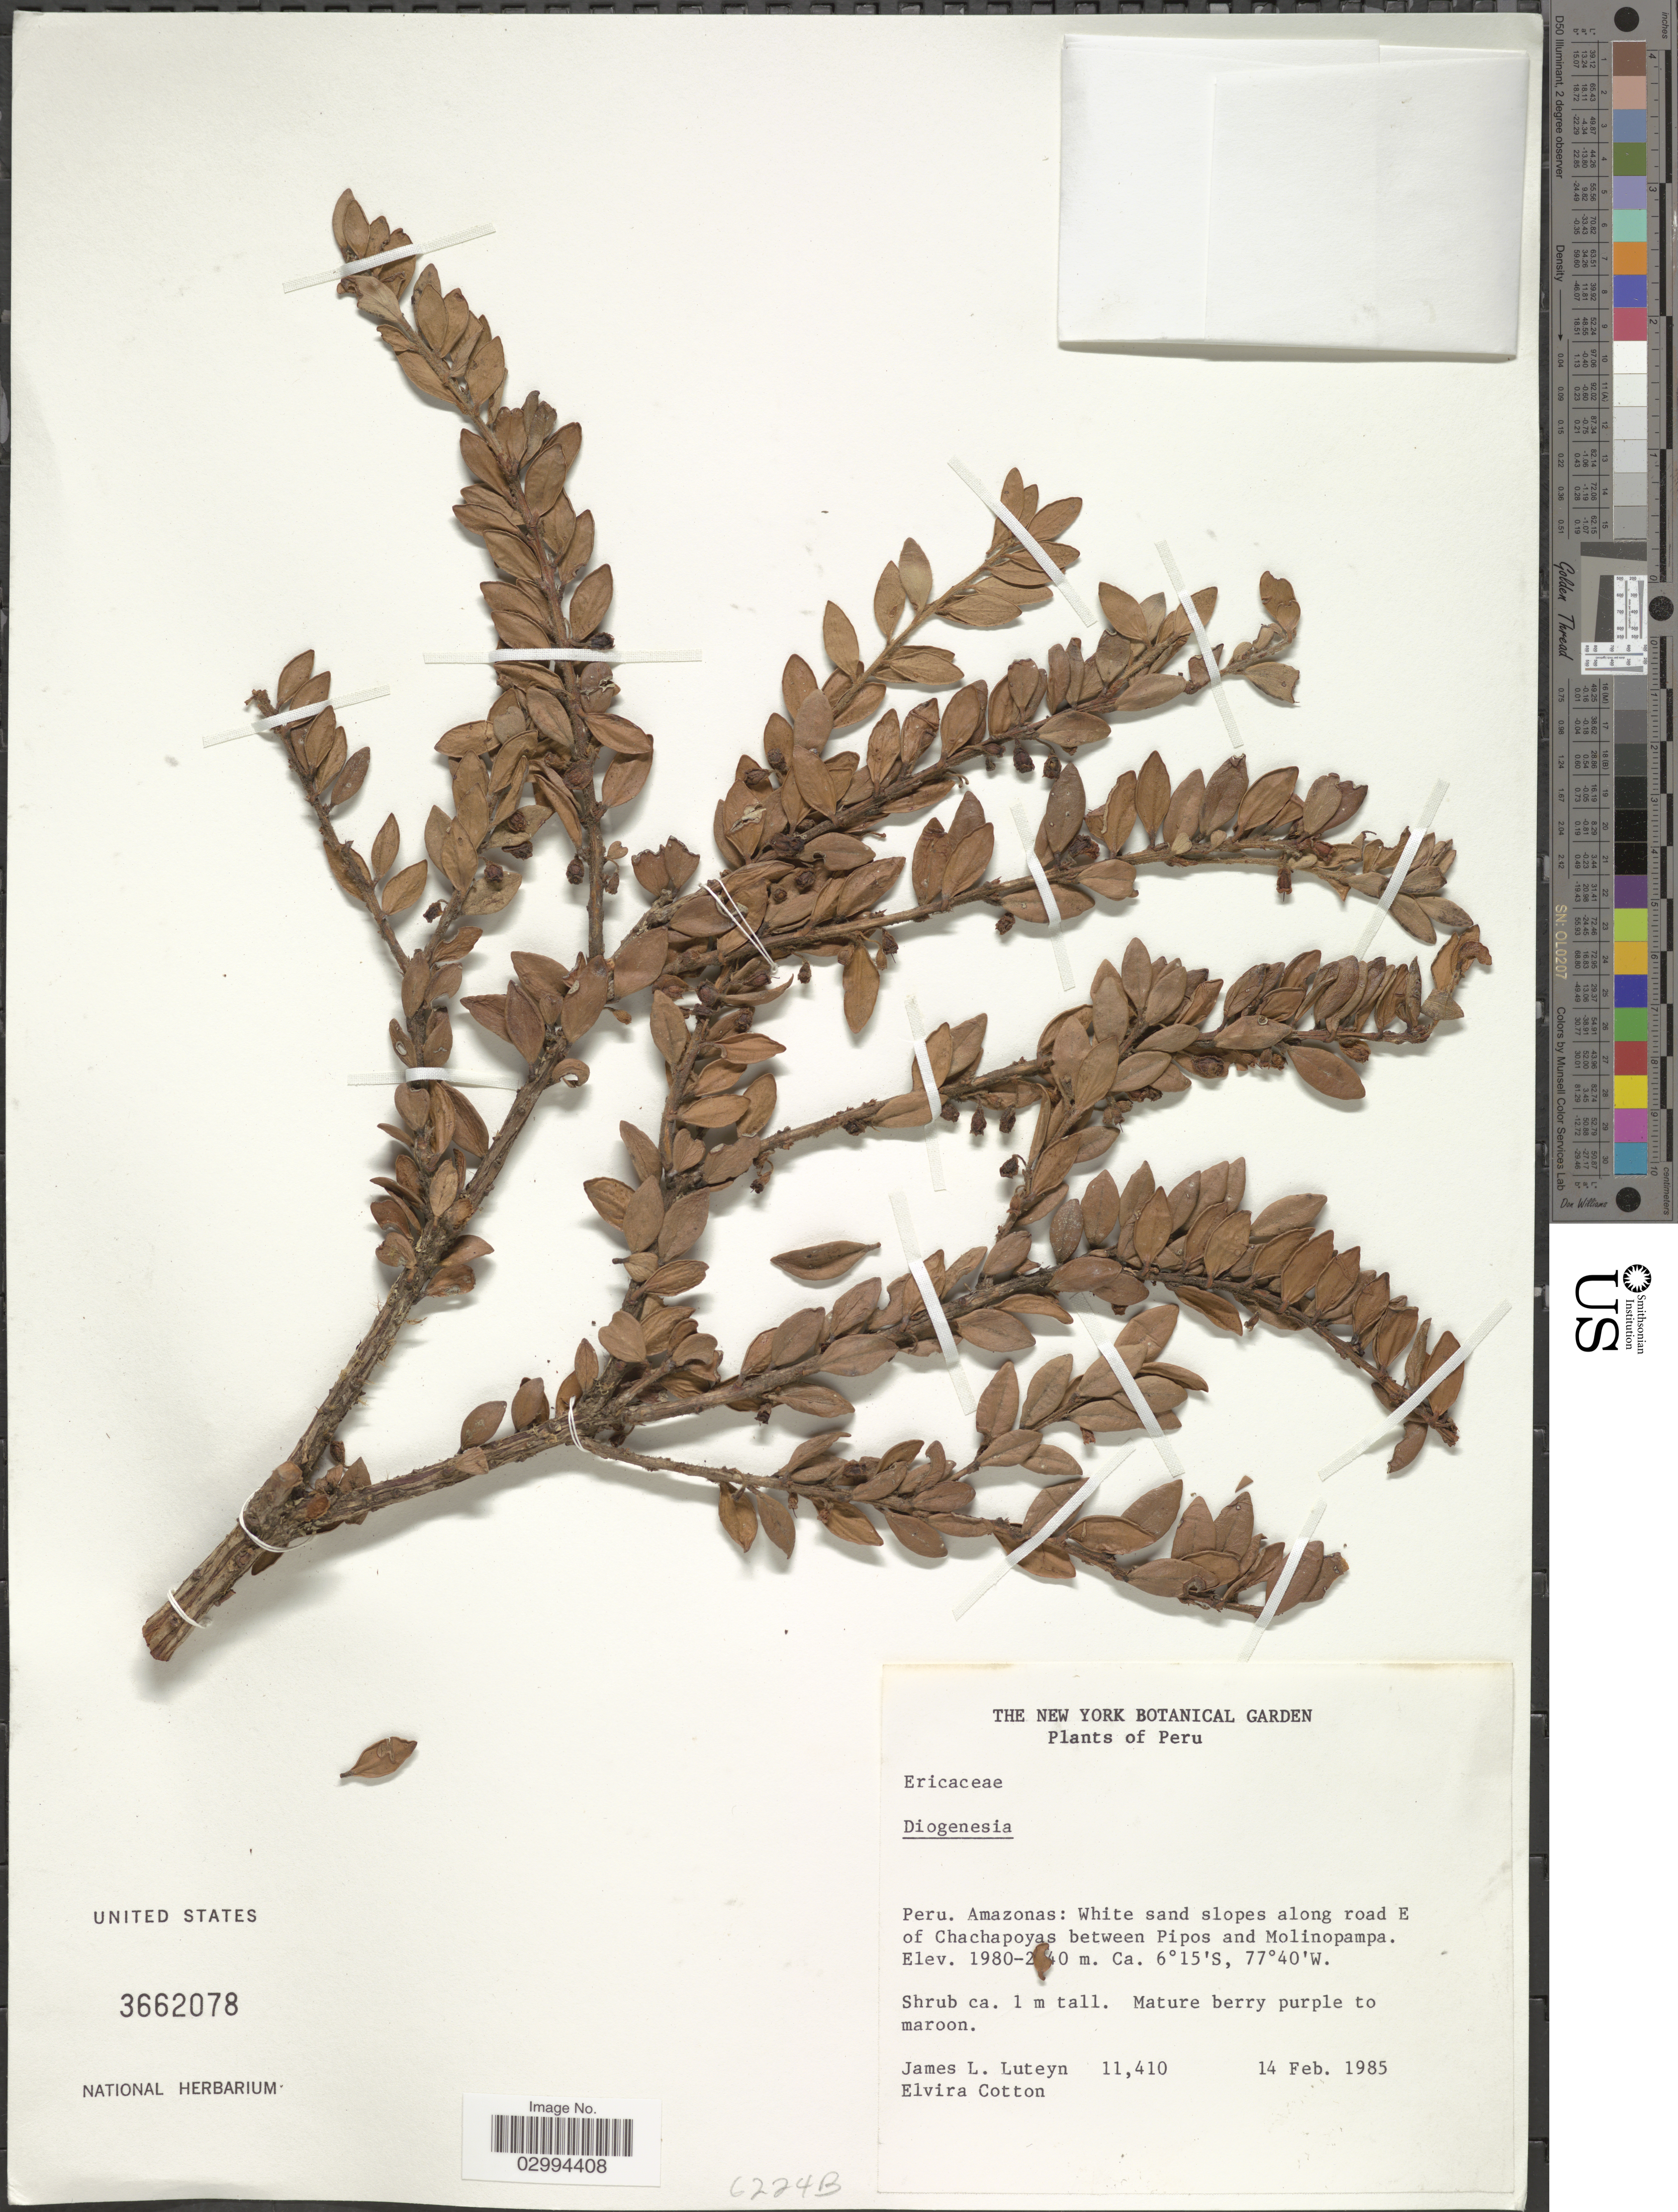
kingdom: Plantae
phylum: Tracheophyta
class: Magnoliopsida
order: Ericales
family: Ericaceae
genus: Eleutherostemon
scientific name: Eleutherostemon sp.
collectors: J. L. Luteyn & E. Cotton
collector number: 11410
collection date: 1985-02-14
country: Peru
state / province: Amazonas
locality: White sand slopes along road E of Chachapoyas between Pipos and Molinopampa.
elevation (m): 1980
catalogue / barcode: US 3662078